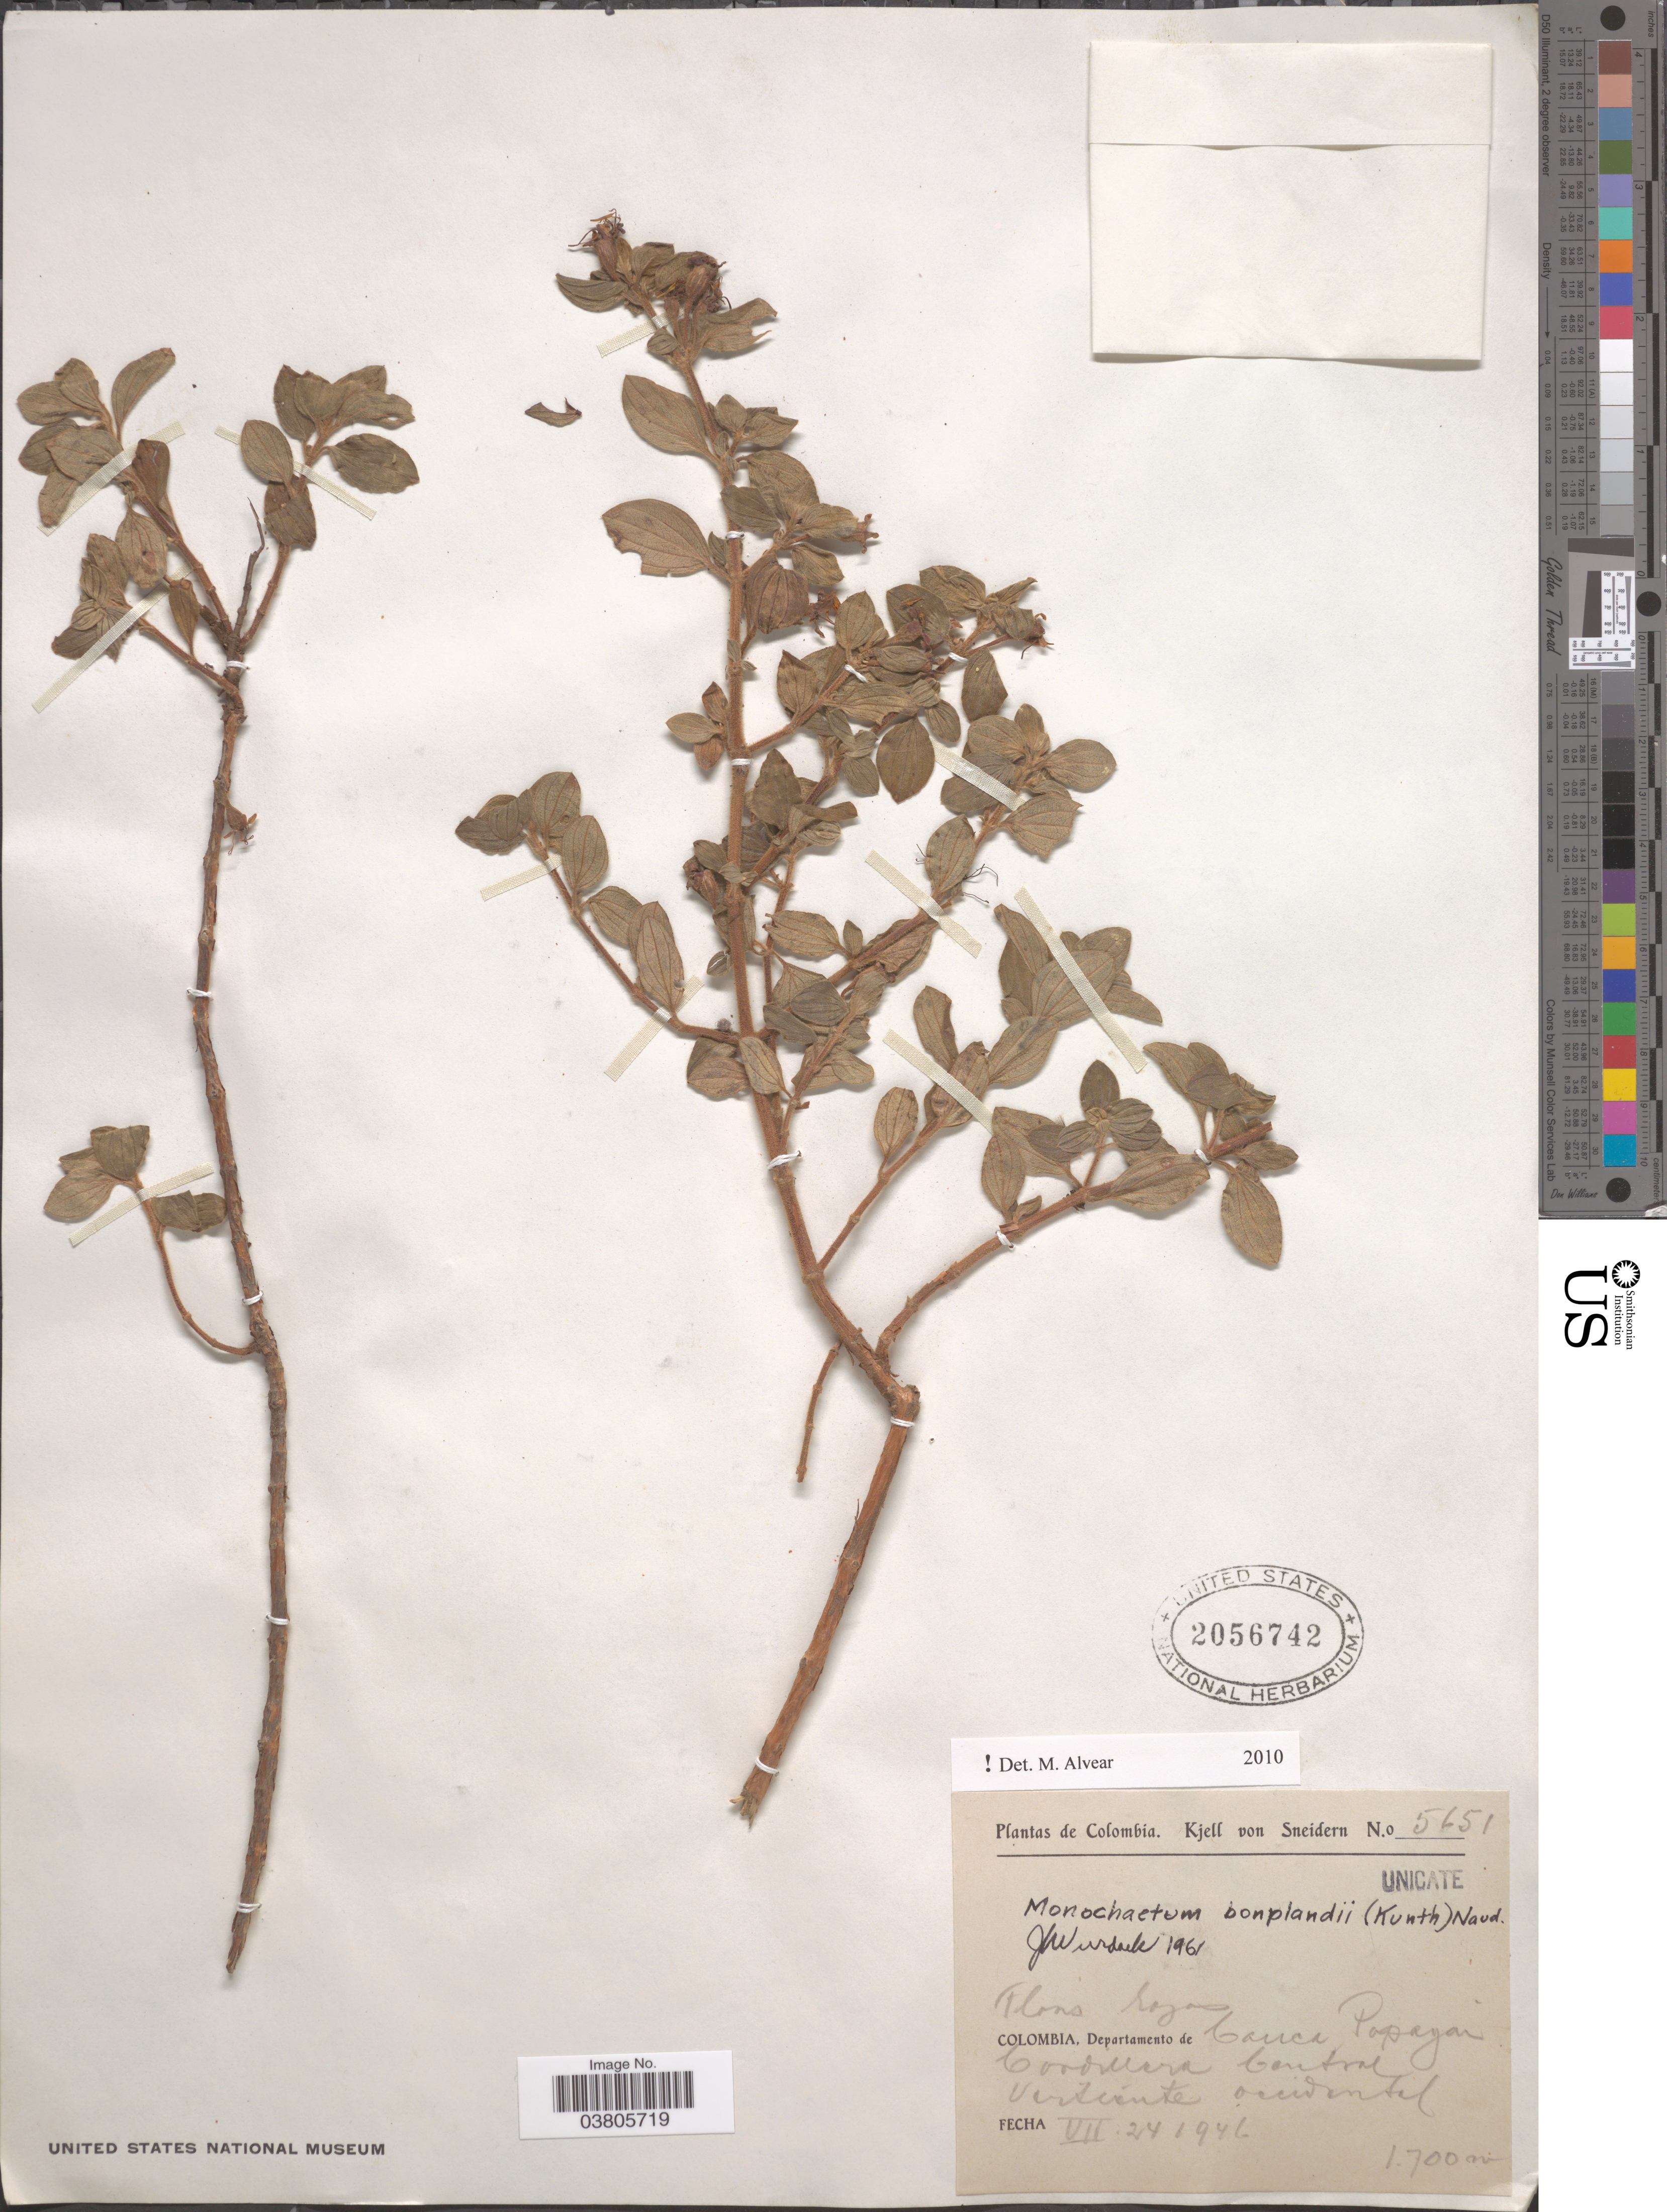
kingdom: Plantae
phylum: Tracheophyta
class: Magnoliopsida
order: Myrtales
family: Melastomataceae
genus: Monochaetum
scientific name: Monochaetum bonplandii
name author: (Kunth) Naudin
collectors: K. von Sneidern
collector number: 5651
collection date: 1946-07-24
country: Colombia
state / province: Cauca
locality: Departamento de Cauca, Popayan. Cordillera Central. Vertiente occidental.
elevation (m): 1700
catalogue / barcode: US 2056742